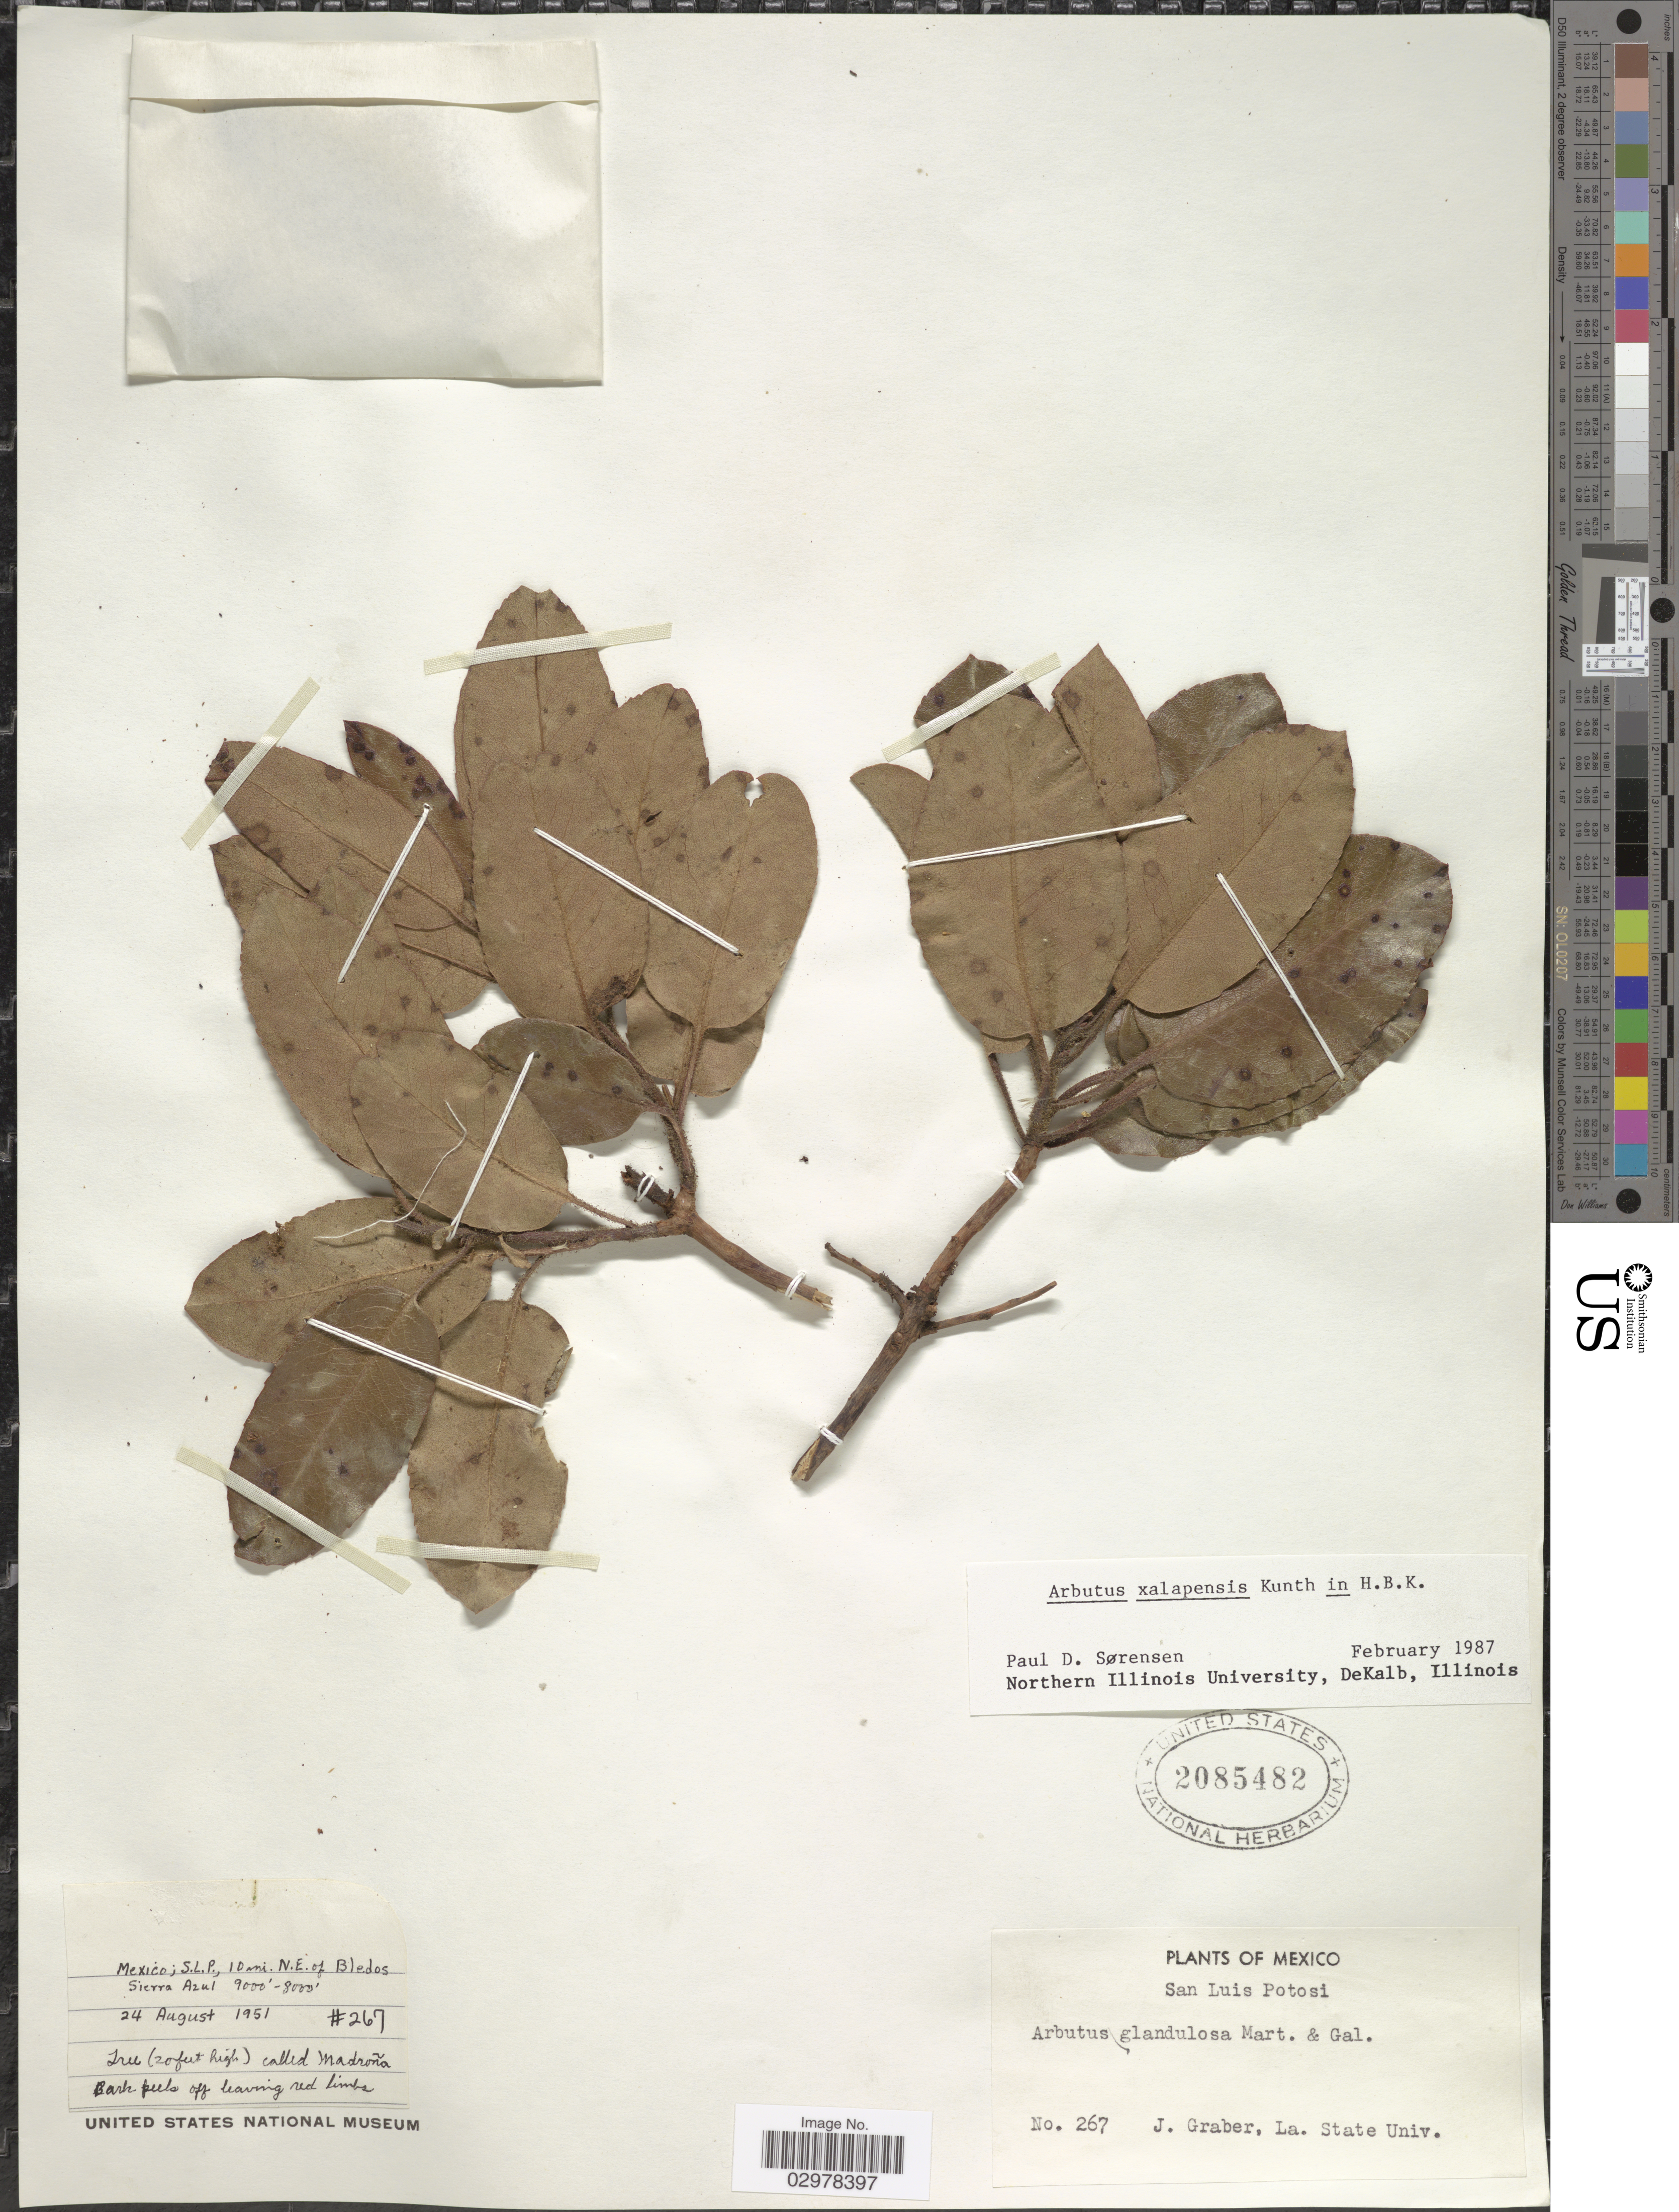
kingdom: Plantae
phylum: Tracheophyta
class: Magnoliopsida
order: Ericales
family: Ericaceae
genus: Arbutus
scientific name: Arbutus xalapensis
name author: Kunth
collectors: J. Graber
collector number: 267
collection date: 1951-08-24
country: Mexico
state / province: San Luis Potosí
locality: S.L.P., 10 mi. N.E. of Bledos, Sierra Azul.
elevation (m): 2438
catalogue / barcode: US 2085482